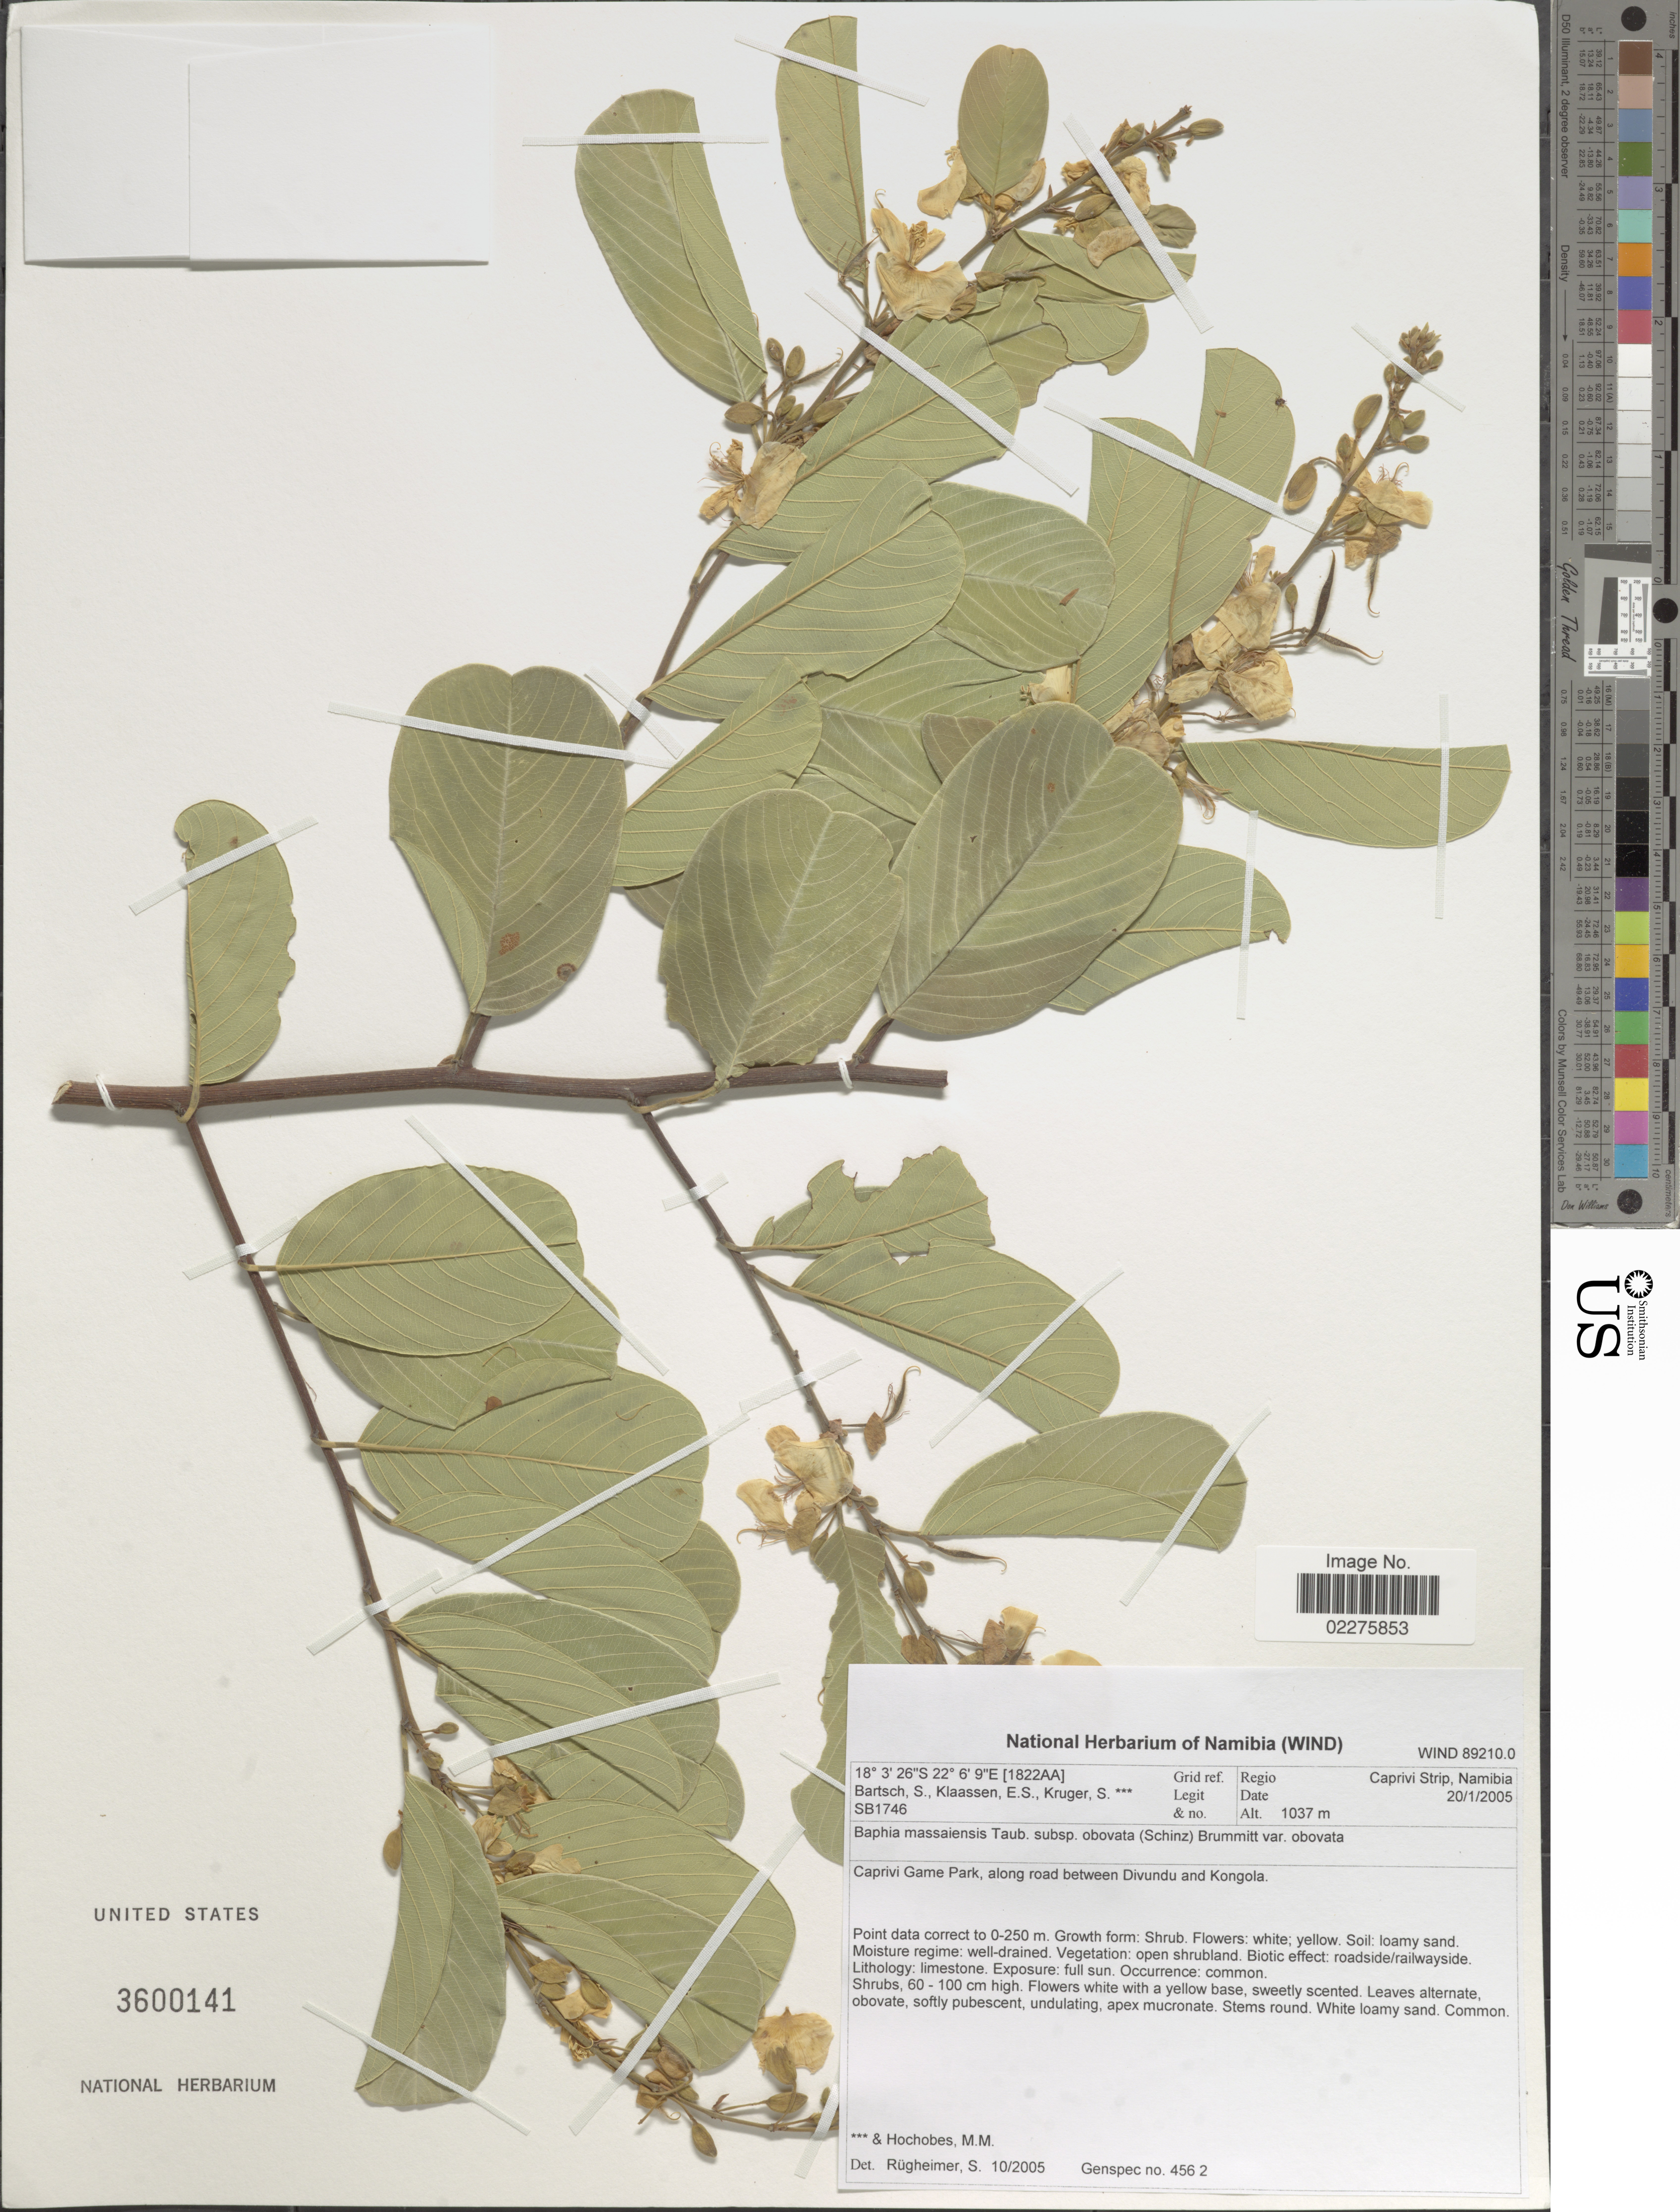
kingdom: Plantae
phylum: Tracheophyta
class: Magnoliopsida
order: Fabales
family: Fabaceae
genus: Baphia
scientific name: Baphia massaiensis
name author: Taub.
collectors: S. Bartsch, E. S. Klaassen, S. Kruger & M. Hochobes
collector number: SB1746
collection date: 2005-01-20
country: Namibia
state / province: Caprivi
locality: Caprivi Strip, Caprivi Game Park, along road between Divundu and Kongola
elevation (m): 1037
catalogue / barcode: US 3600141